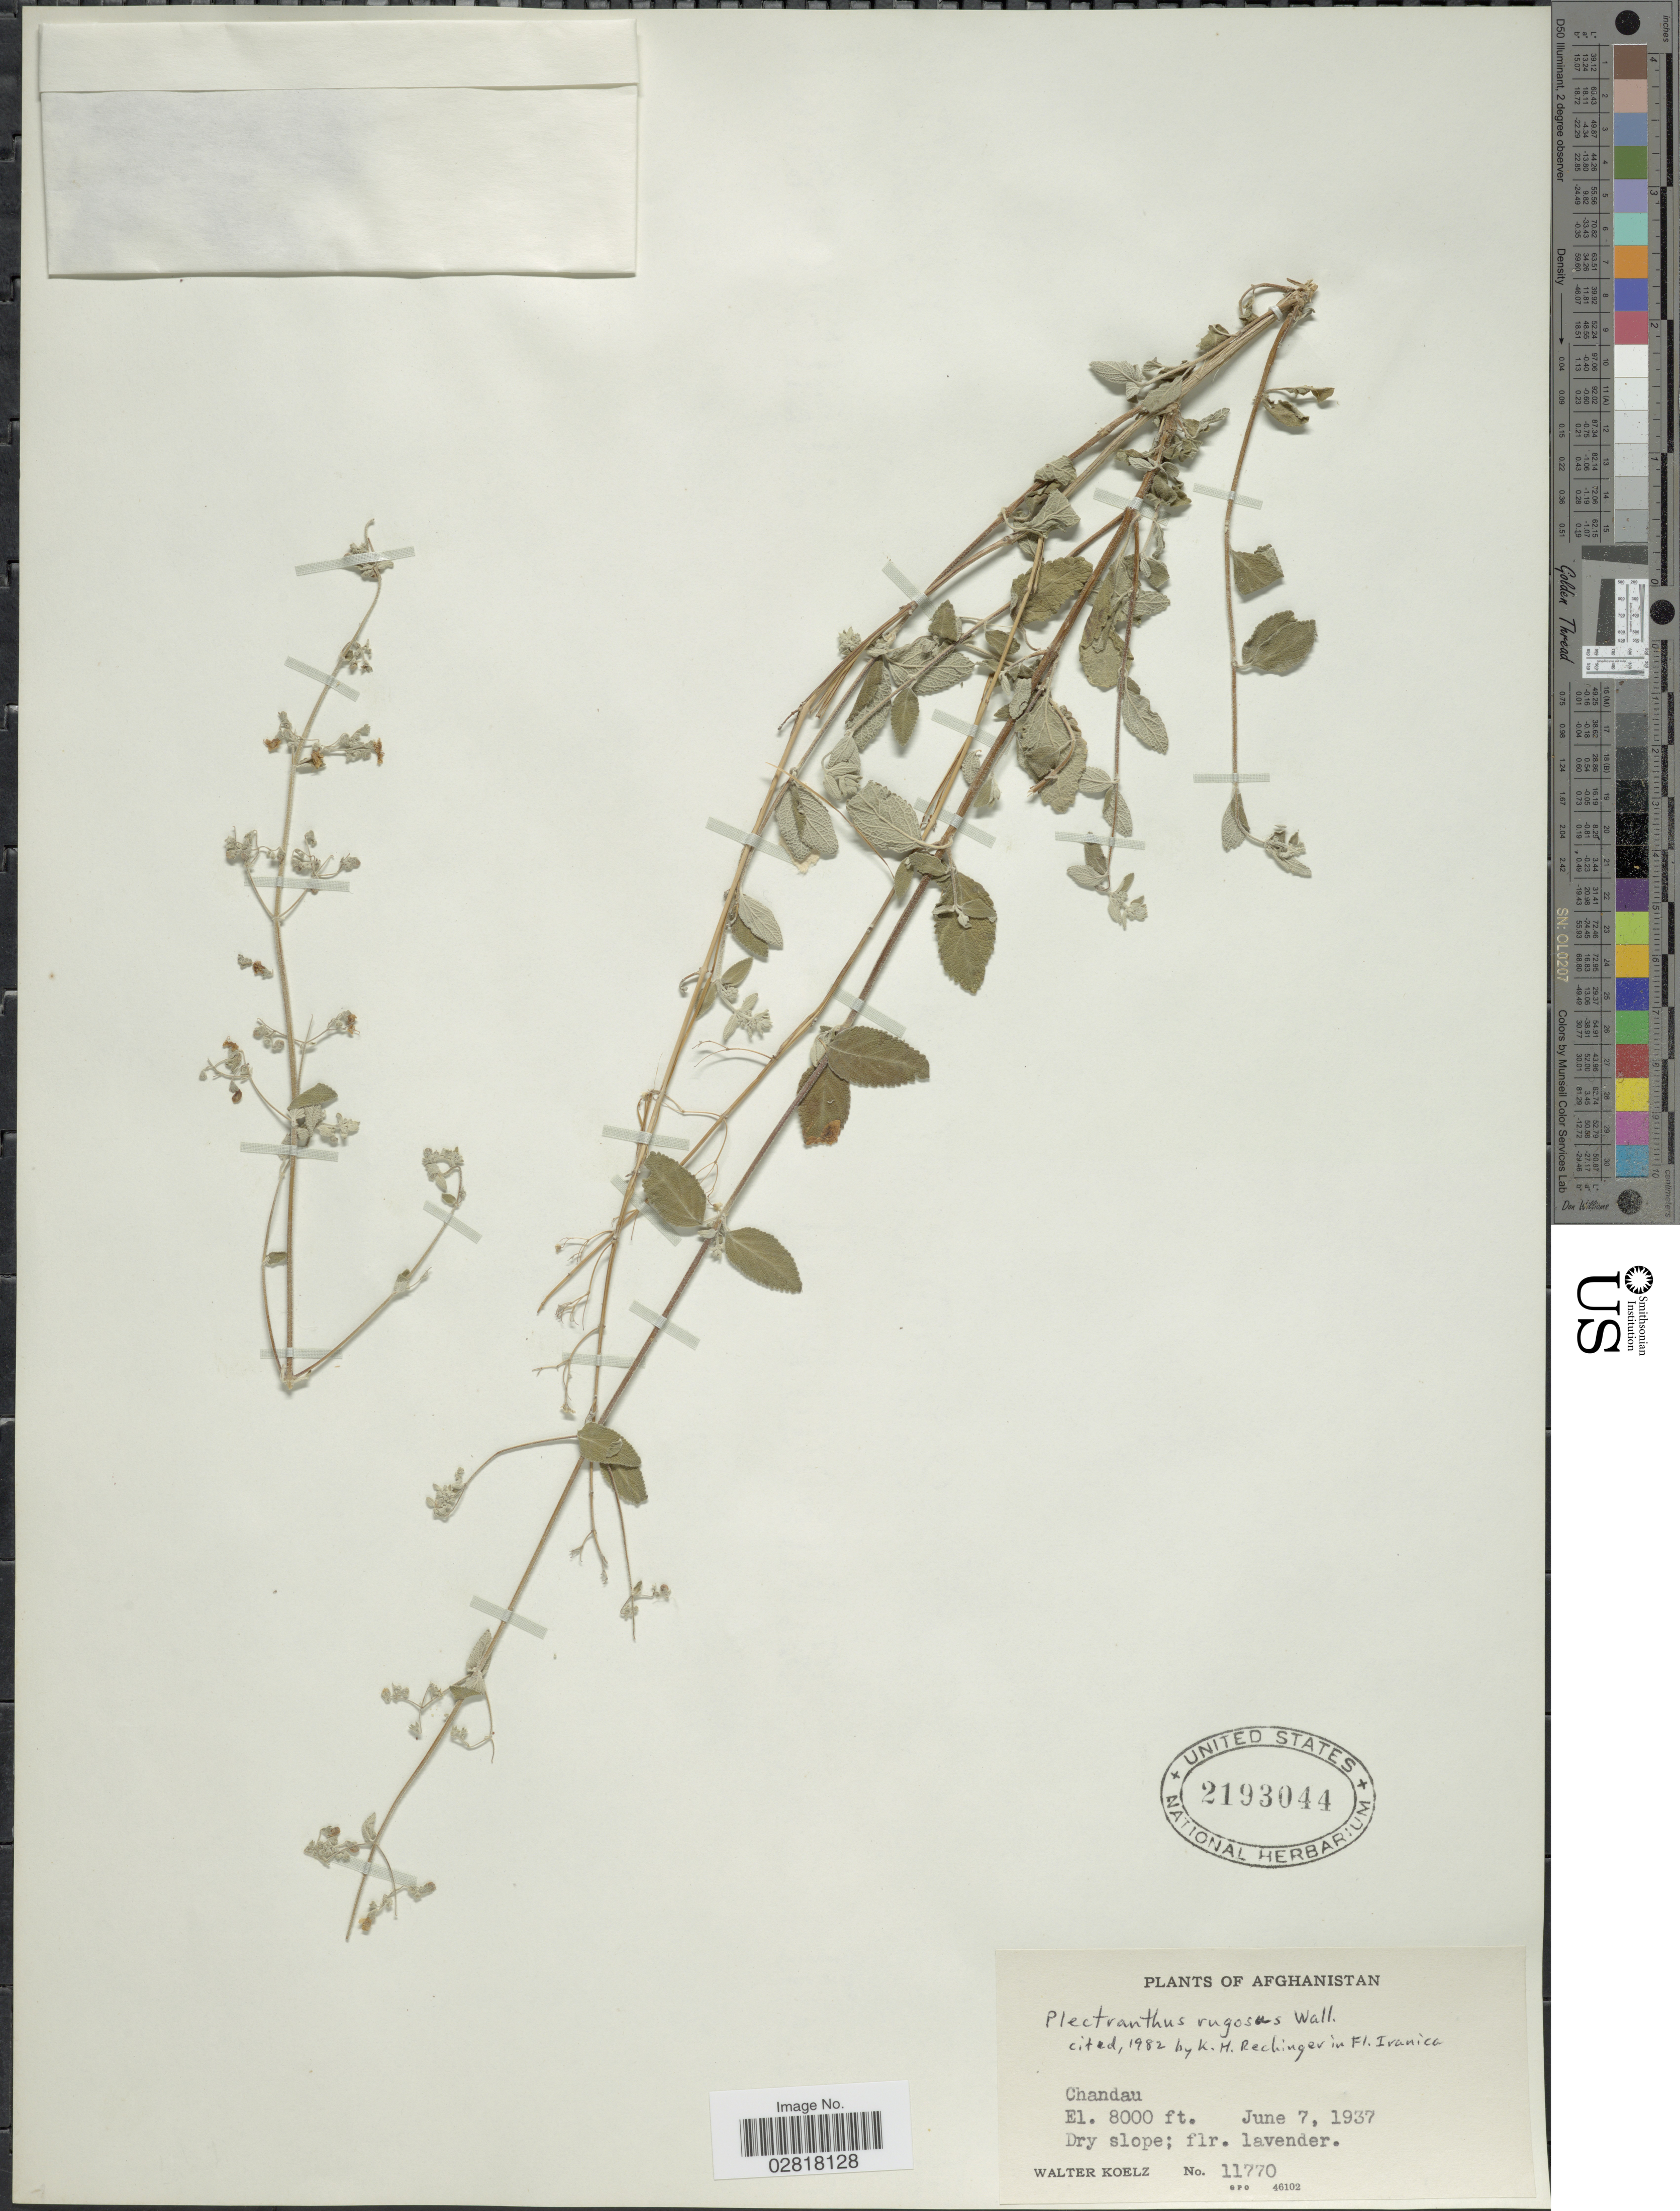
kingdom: Plantae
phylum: Tracheophyta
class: Magnoliopsida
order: Lamiales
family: Lamiaceae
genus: Plectranthus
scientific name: Plectranthus rugosus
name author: Wall. ex Benth.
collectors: W. N. Koelz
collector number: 11770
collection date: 1937-06-07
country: Afghanistan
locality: Chandau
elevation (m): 2438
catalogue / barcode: US 2193044